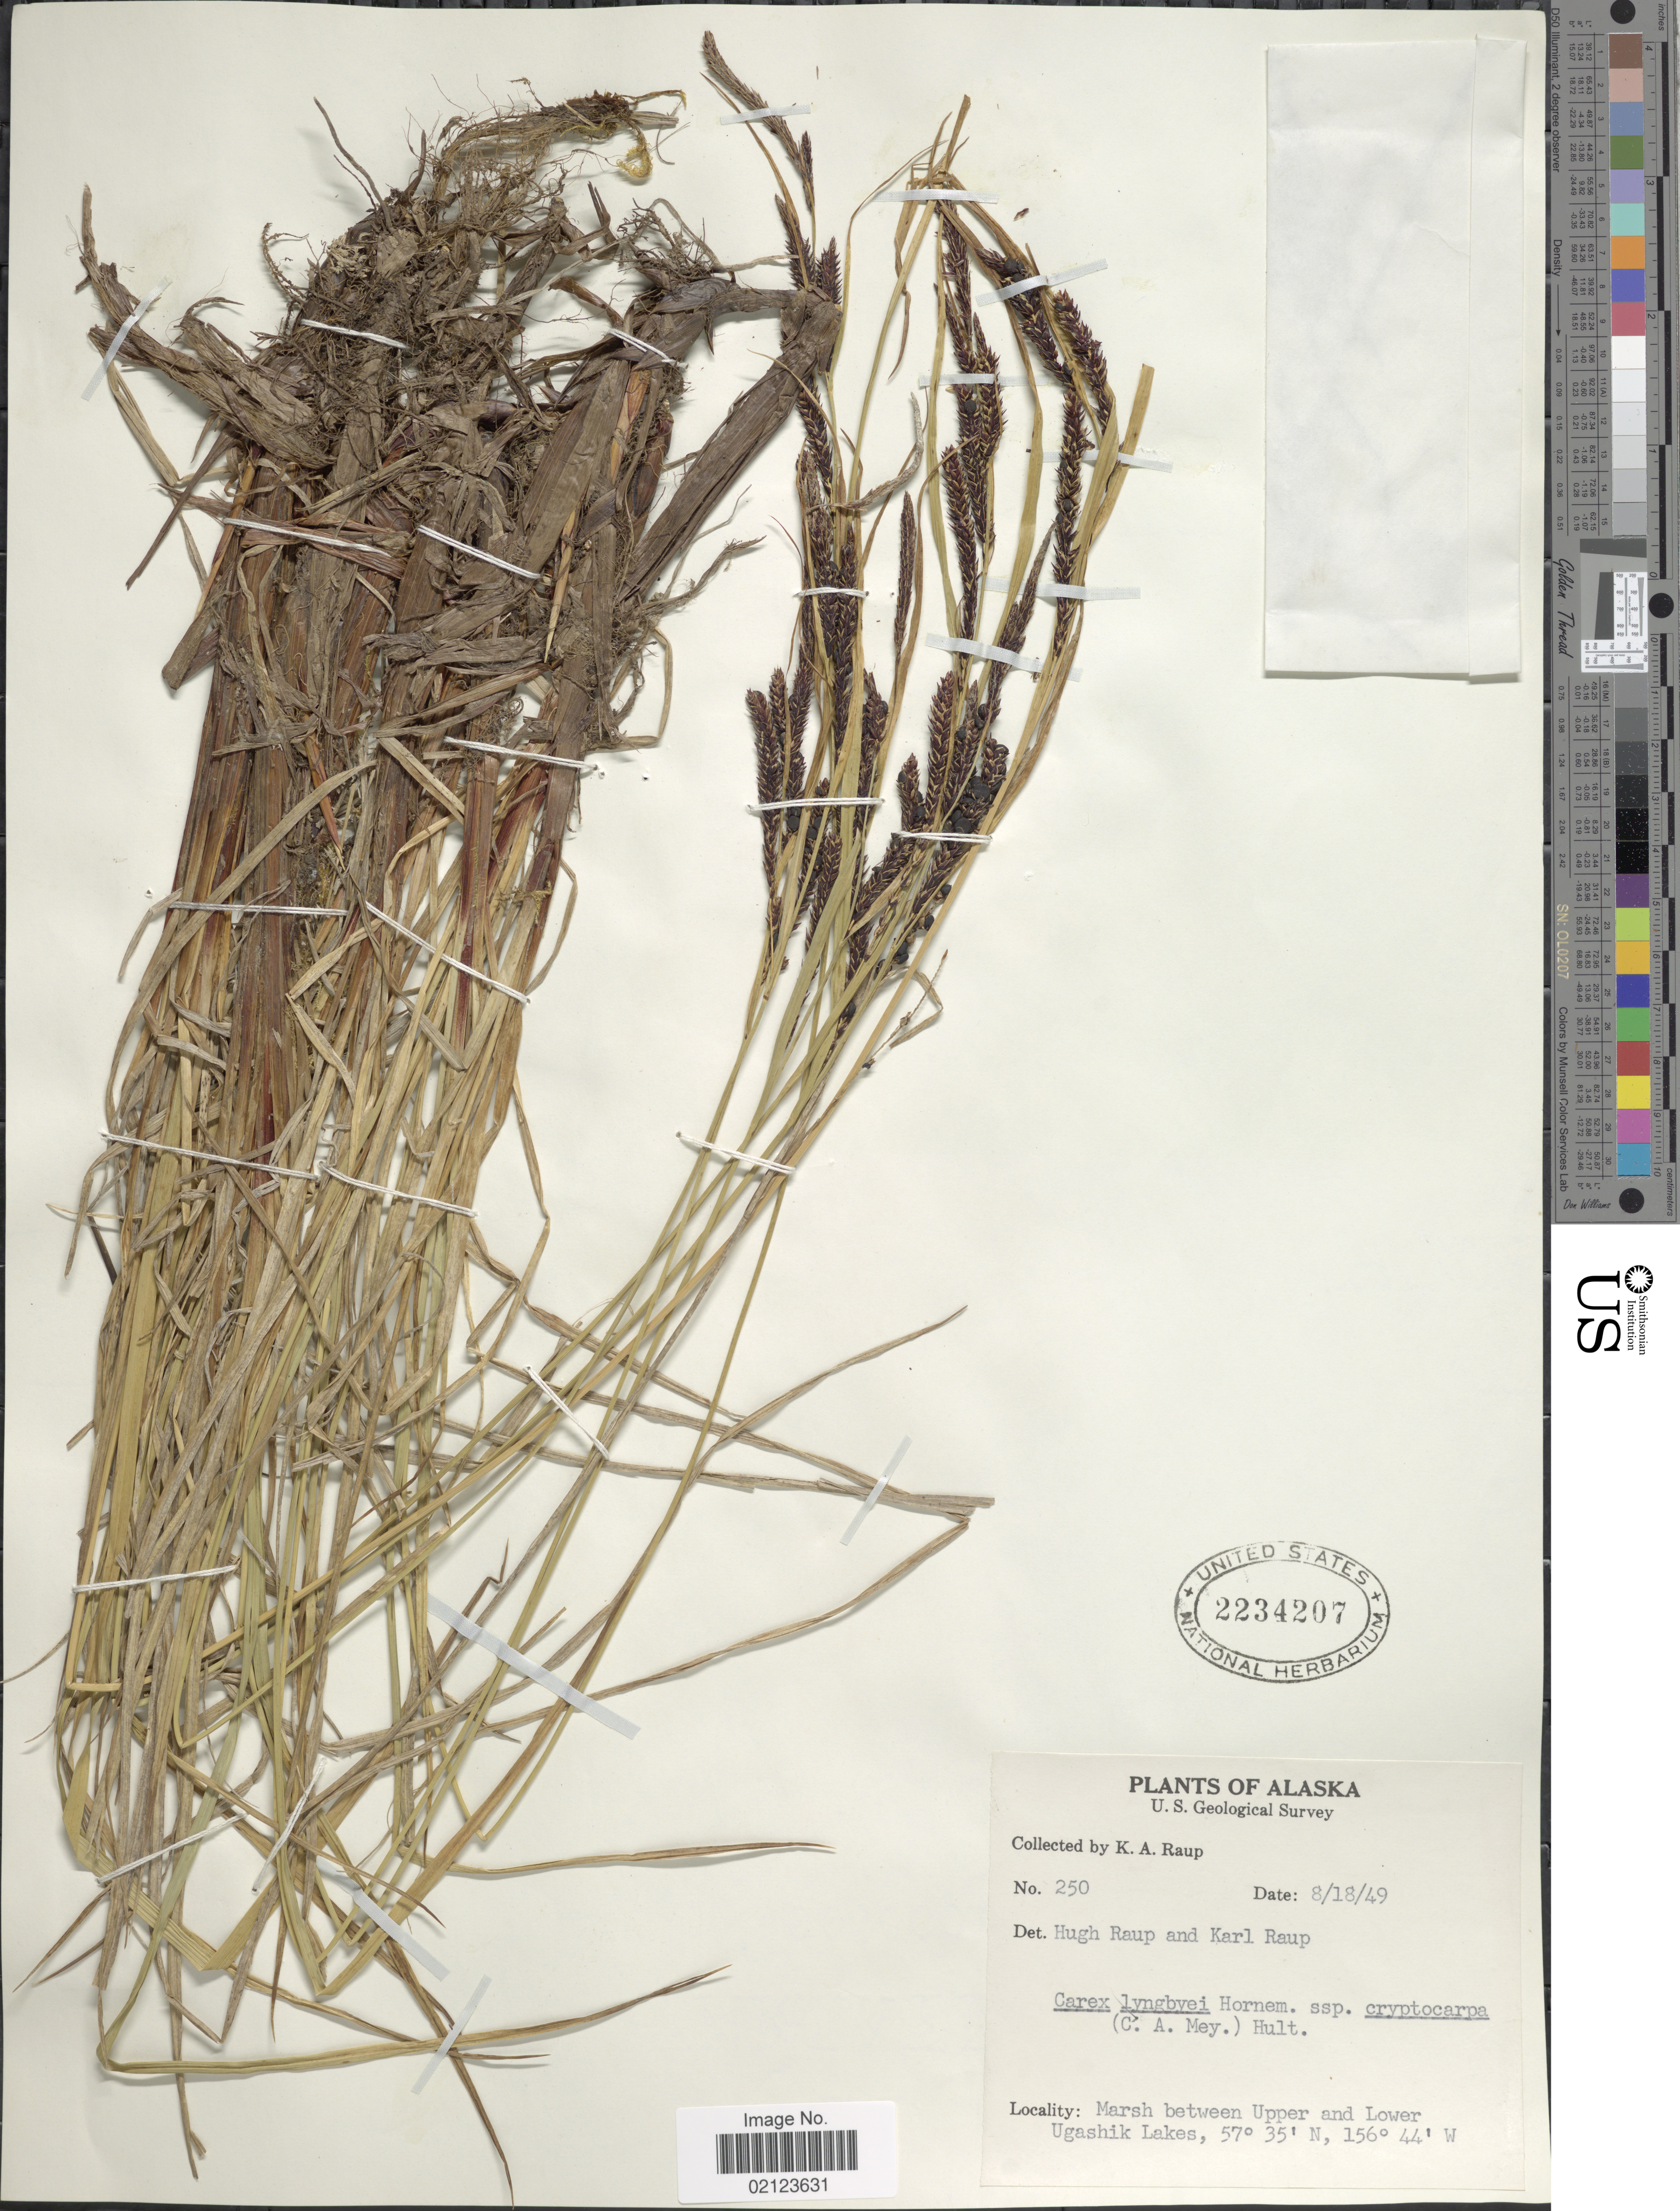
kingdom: Plantae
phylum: Tracheophyta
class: Liliopsida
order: Poales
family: Cyperaceae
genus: Carex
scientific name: Carex lyngbyei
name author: Hornem.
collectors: K. Raup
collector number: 250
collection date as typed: Transcribed d/m/y: 18/8/49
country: United States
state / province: Alaska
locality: Marsh between Upper and Lower Ugashik Lakes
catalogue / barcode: US 2234207